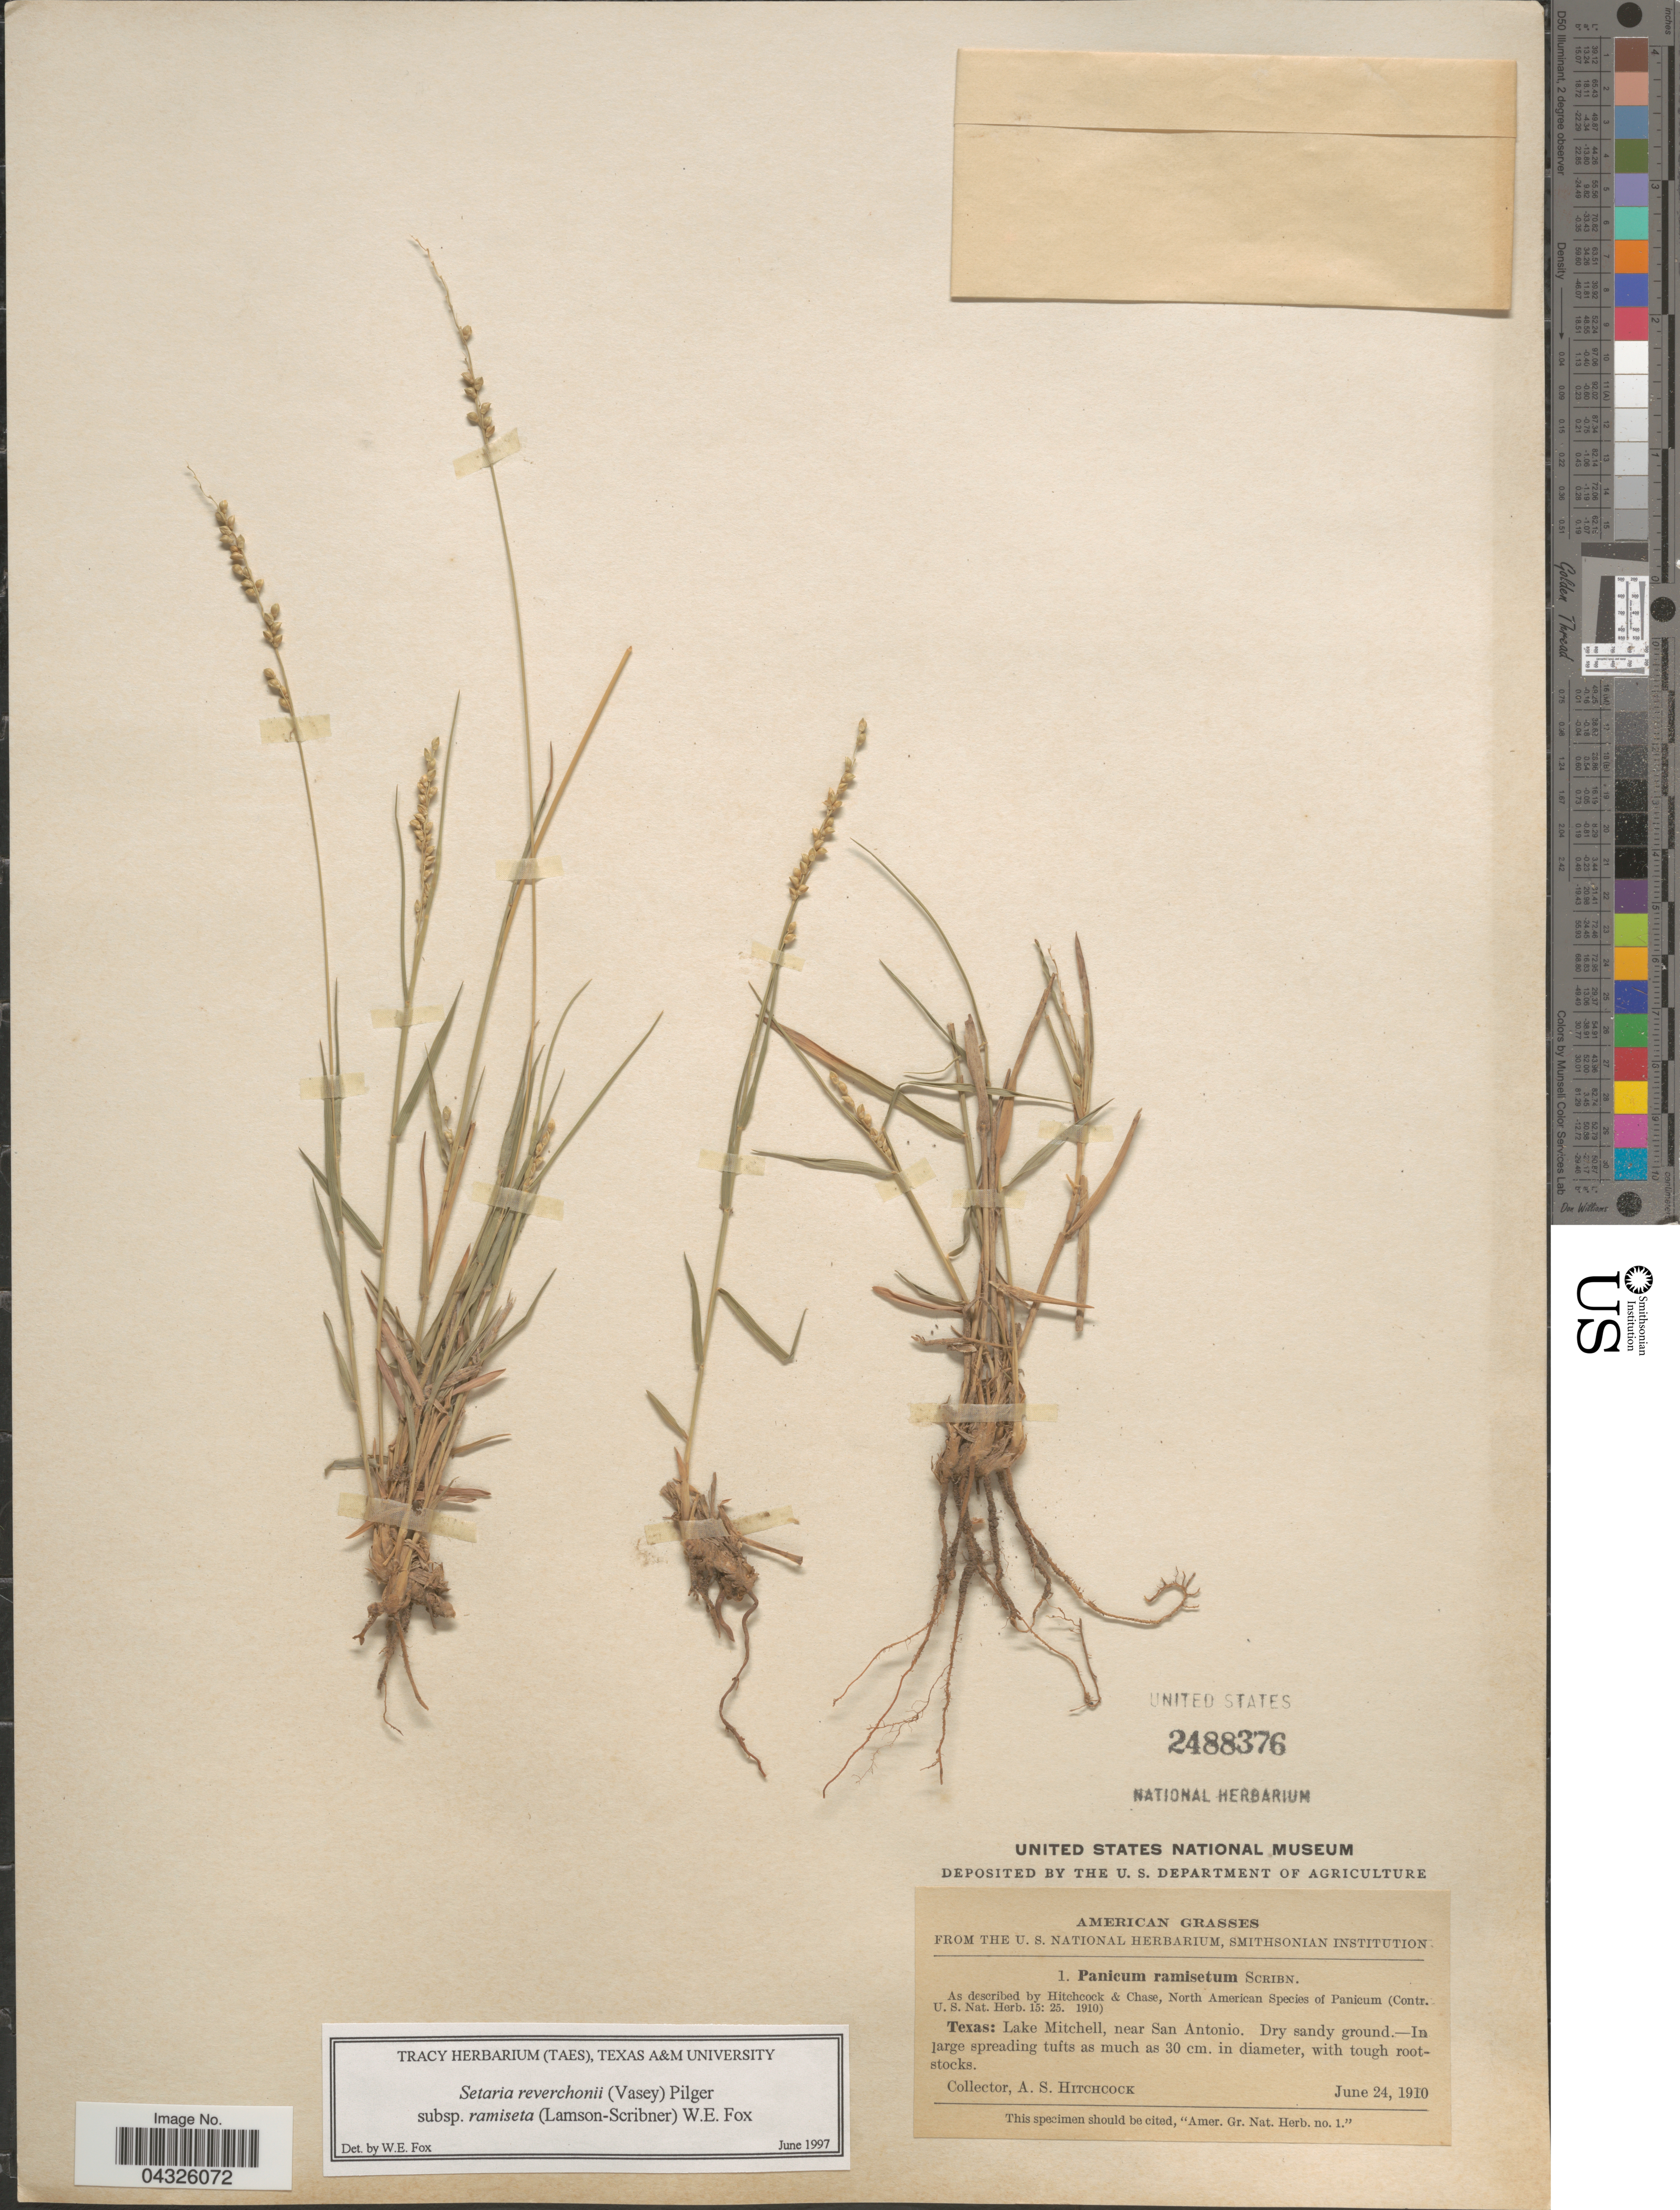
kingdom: Plantae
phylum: Tracheophyta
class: Liliopsida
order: Poales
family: Poaceae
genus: Setaria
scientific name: Setaria reverchonii subsp. ramiseta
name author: (Scribn.) W.E. Fox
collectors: A. S. Hitchcock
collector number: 1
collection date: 1910-06-24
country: United States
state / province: Texas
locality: Lake Mitchell, near San Antonio.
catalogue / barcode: US 2488376